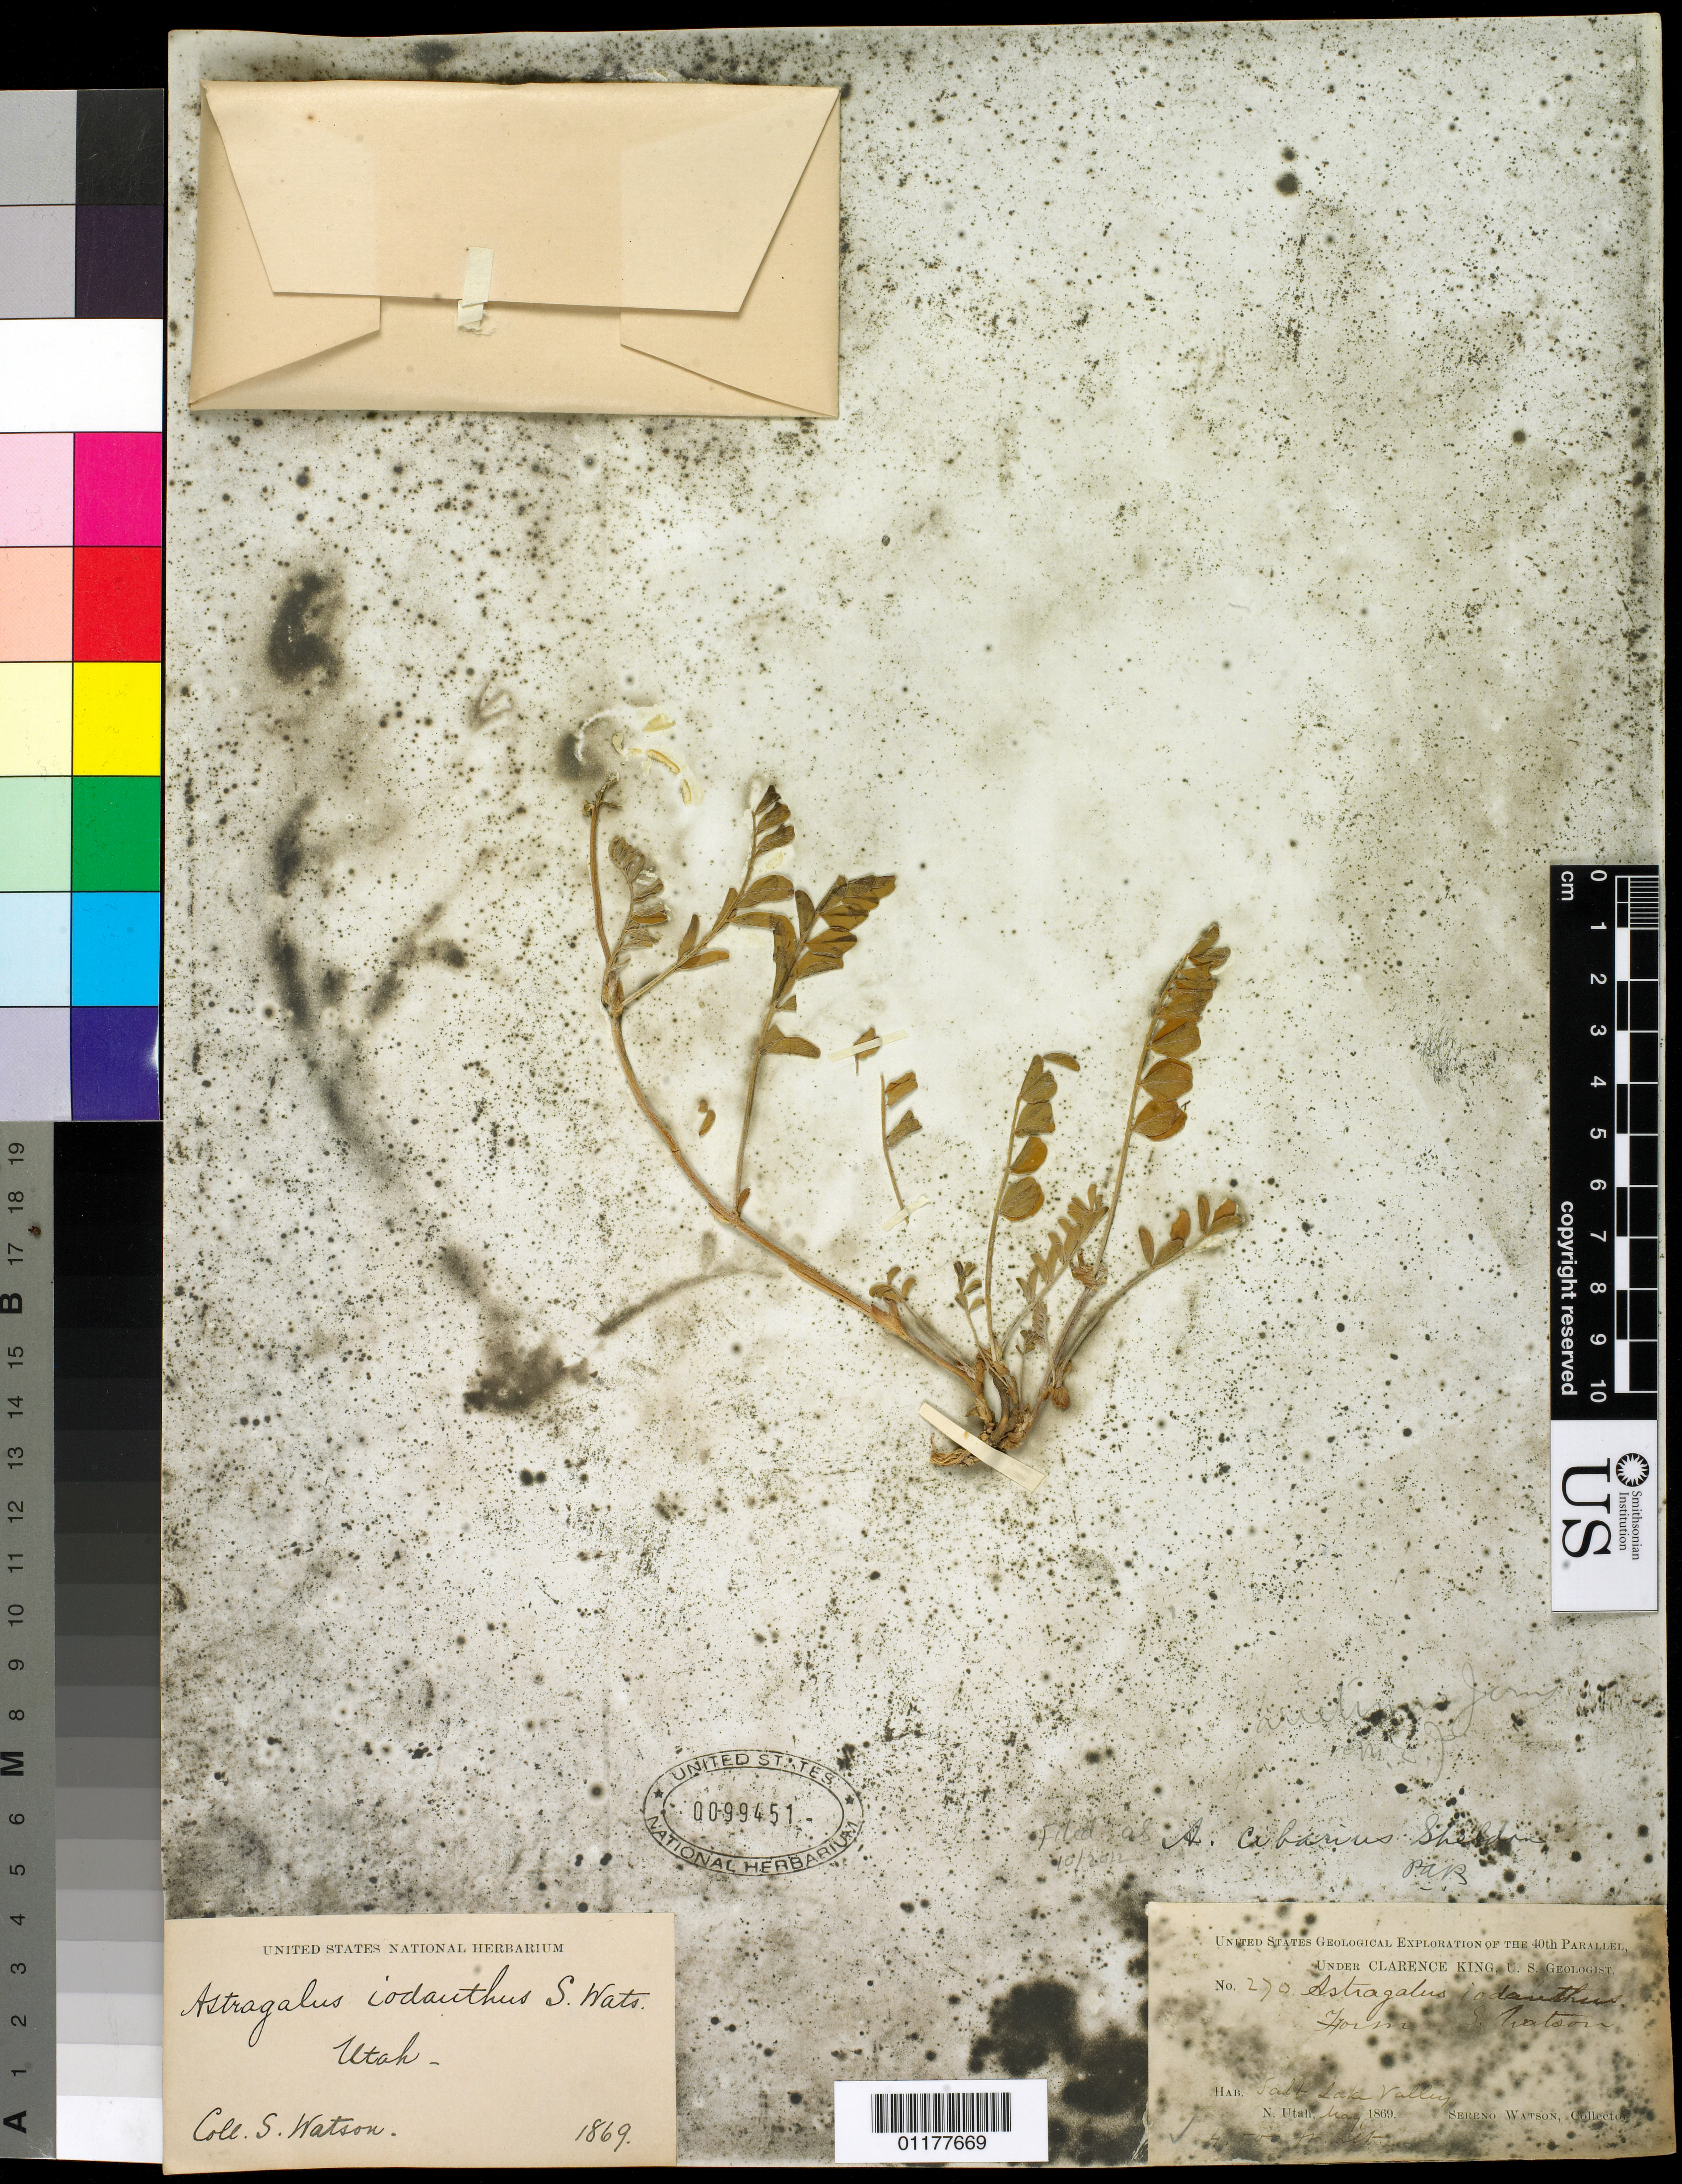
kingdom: Plantae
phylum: Tracheophyta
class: Magnoliopsida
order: Fabales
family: Fabaceae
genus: Astragalus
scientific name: Astragalus cibarius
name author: E. Sheld.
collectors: S. Watson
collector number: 270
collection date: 1869-05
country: United States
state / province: Utah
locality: Salt Lake Valley, N. Utah.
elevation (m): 1372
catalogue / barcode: US 99451